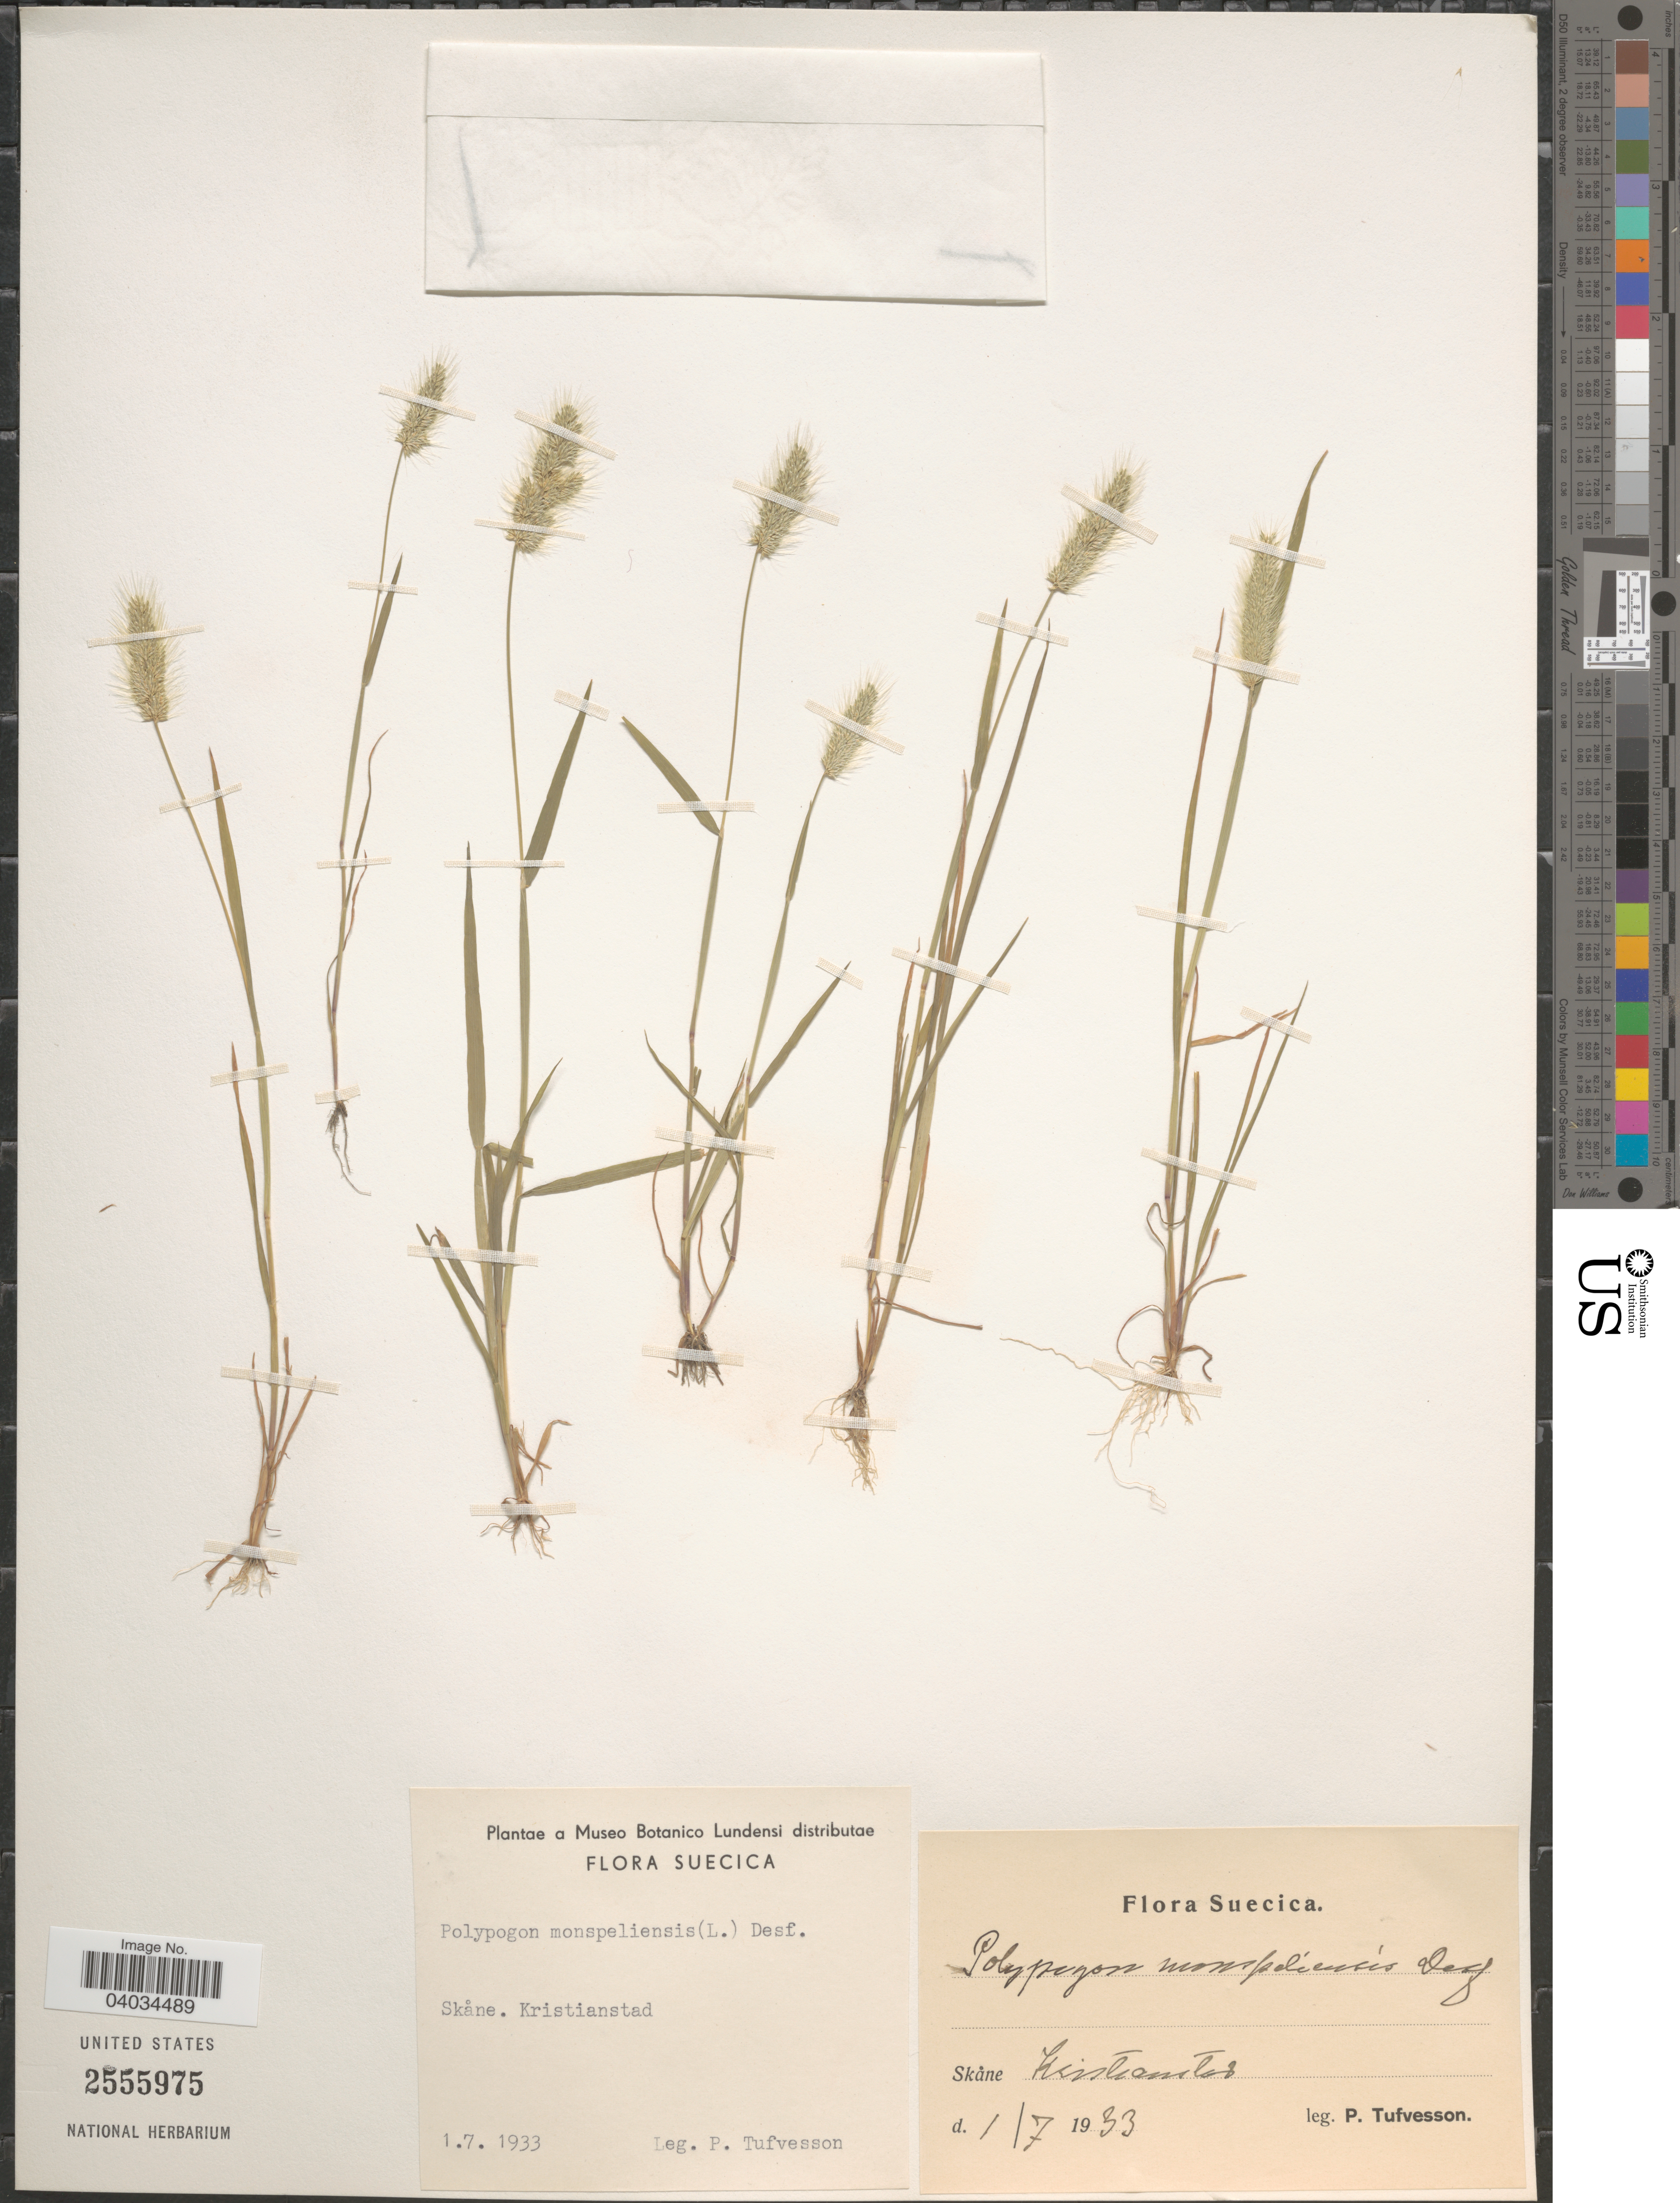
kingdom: Plantae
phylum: Tracheophyta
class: Liliopsida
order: Poales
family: Poaceae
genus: Polypogon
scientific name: Polypogon monspeliensis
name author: (L.) Desf.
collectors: P. Tufvesson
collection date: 1933-07-01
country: Sweden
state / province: Skåne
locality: Suecica. Kristianstad.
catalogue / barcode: US 2555975